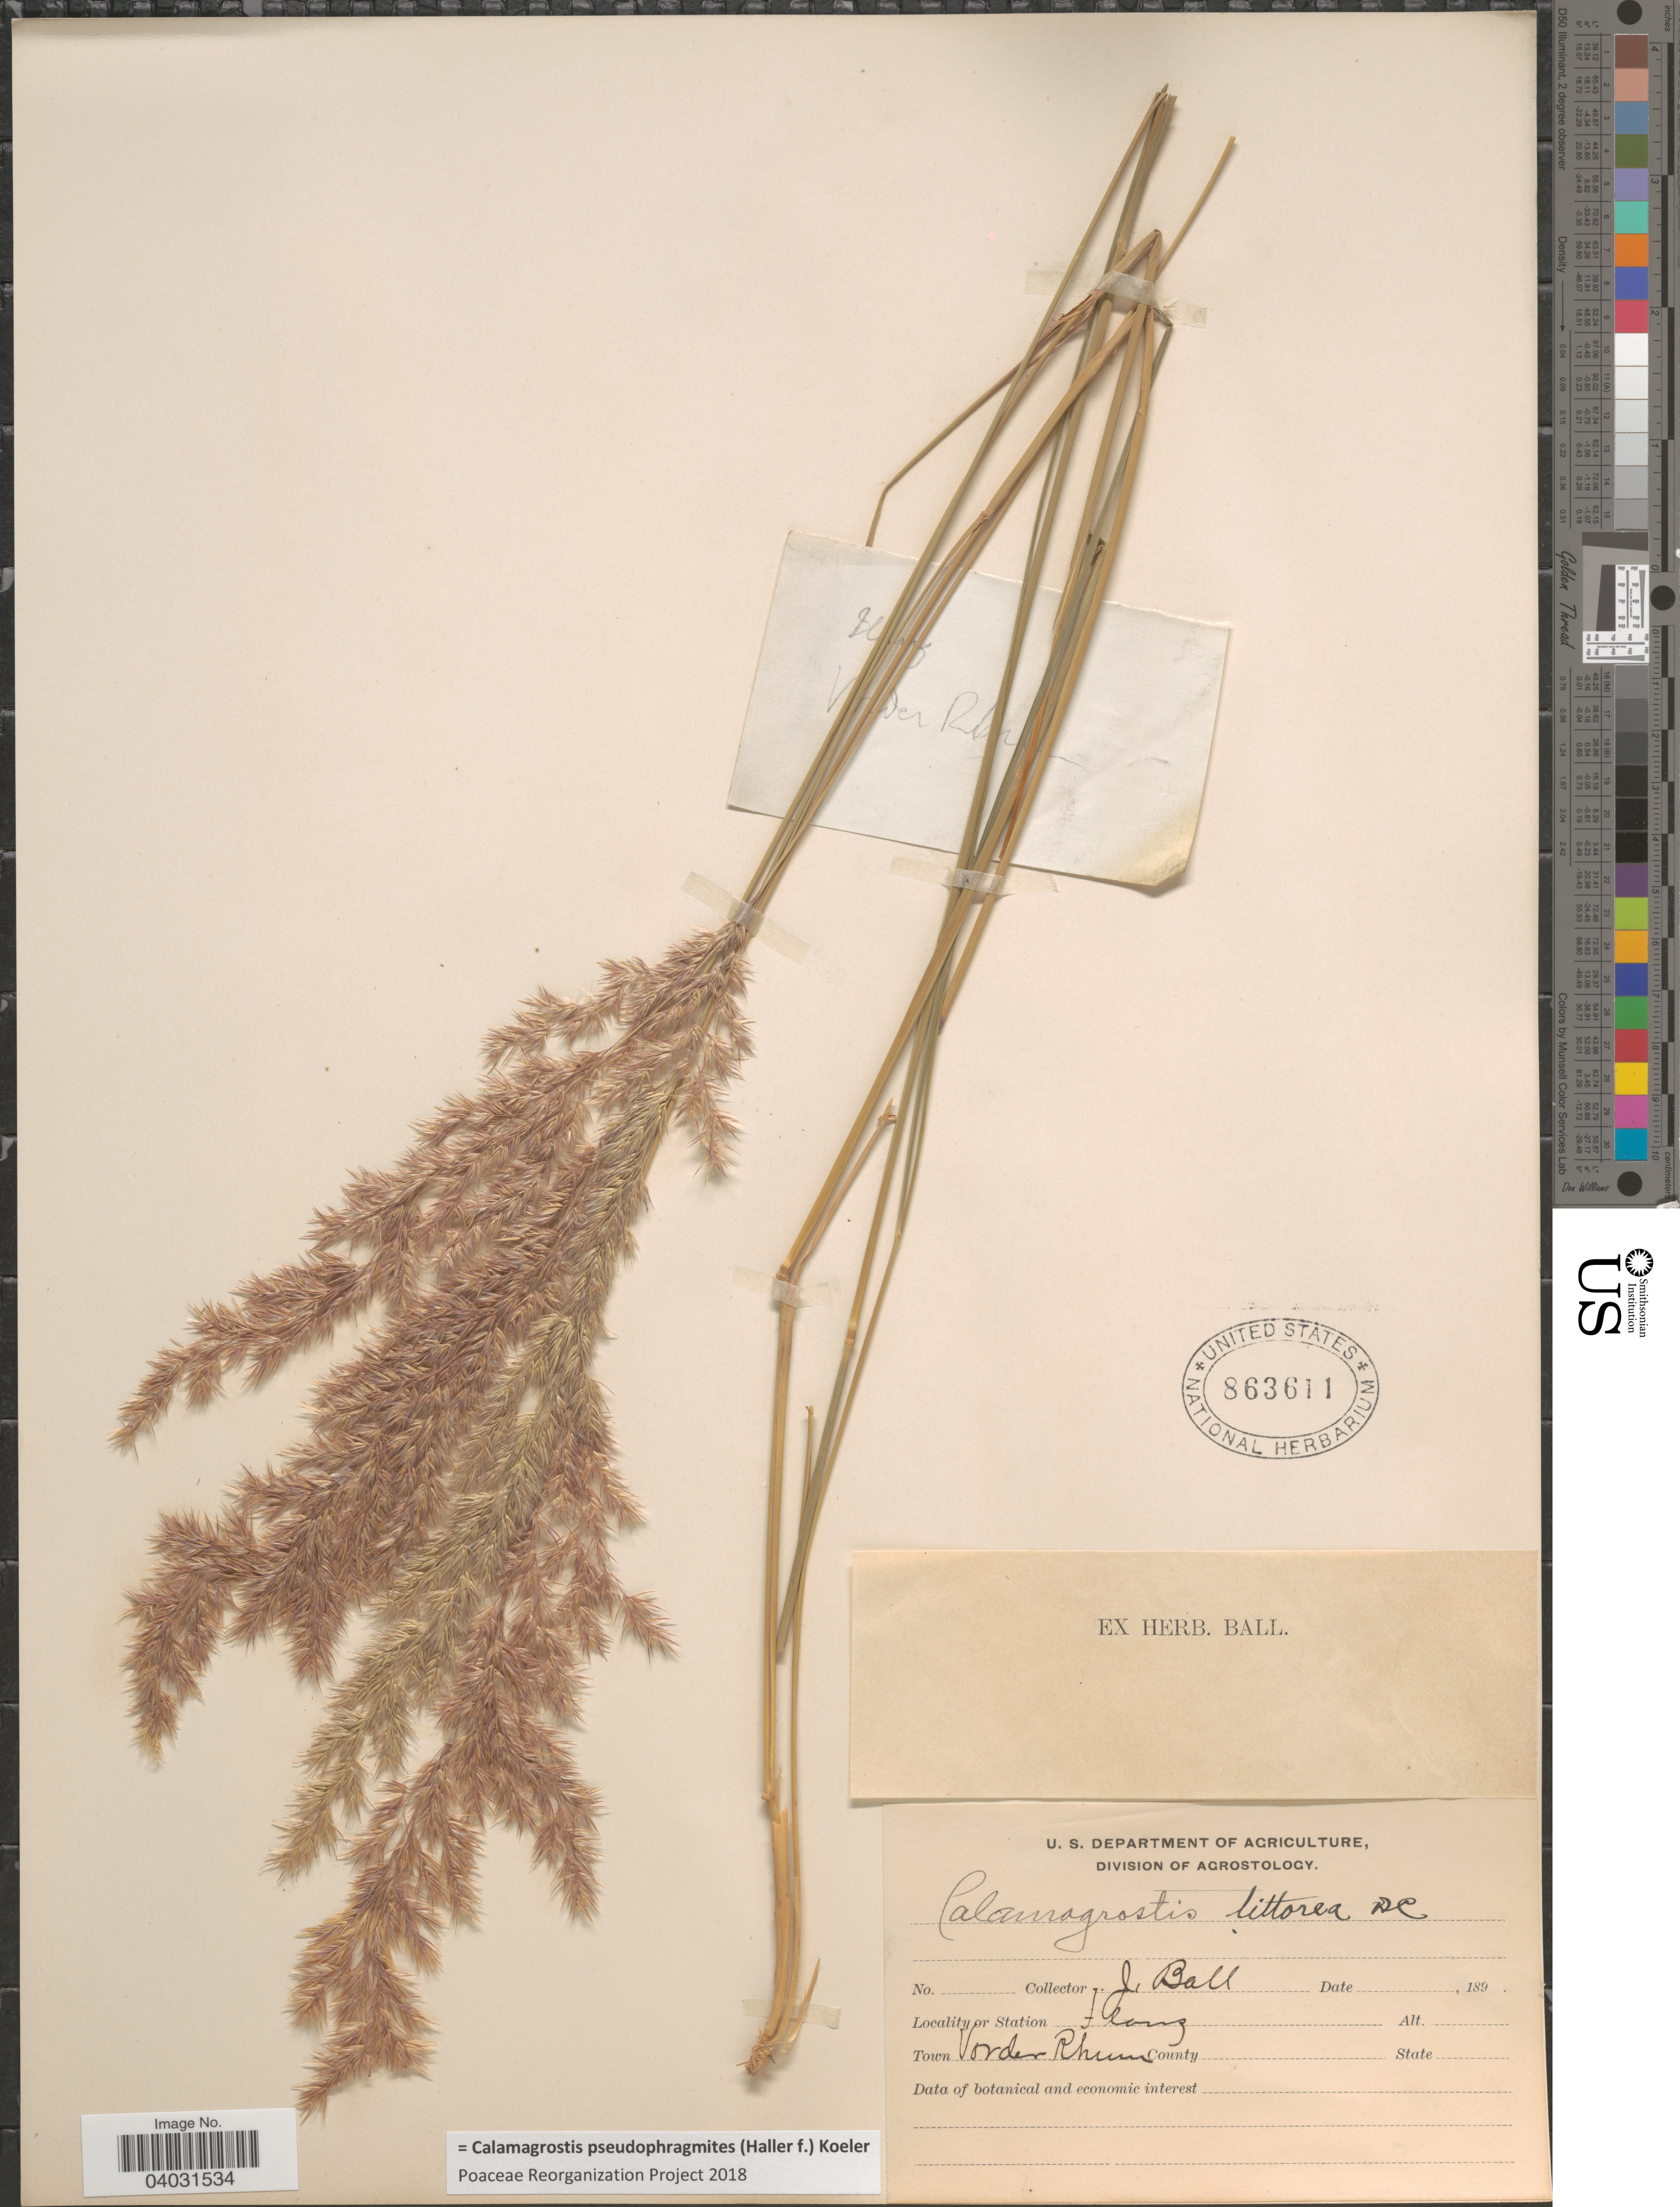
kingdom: Plantae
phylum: Tracheophyta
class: Liliopsida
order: Poales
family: Poaceae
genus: Calamagrostis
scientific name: Calamagrostis pseudophragmites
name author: (Haller f.) Koeler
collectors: J. Ball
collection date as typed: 189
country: Switzerland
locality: Station Ilanz. Town Vorder Rhein.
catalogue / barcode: US 863611